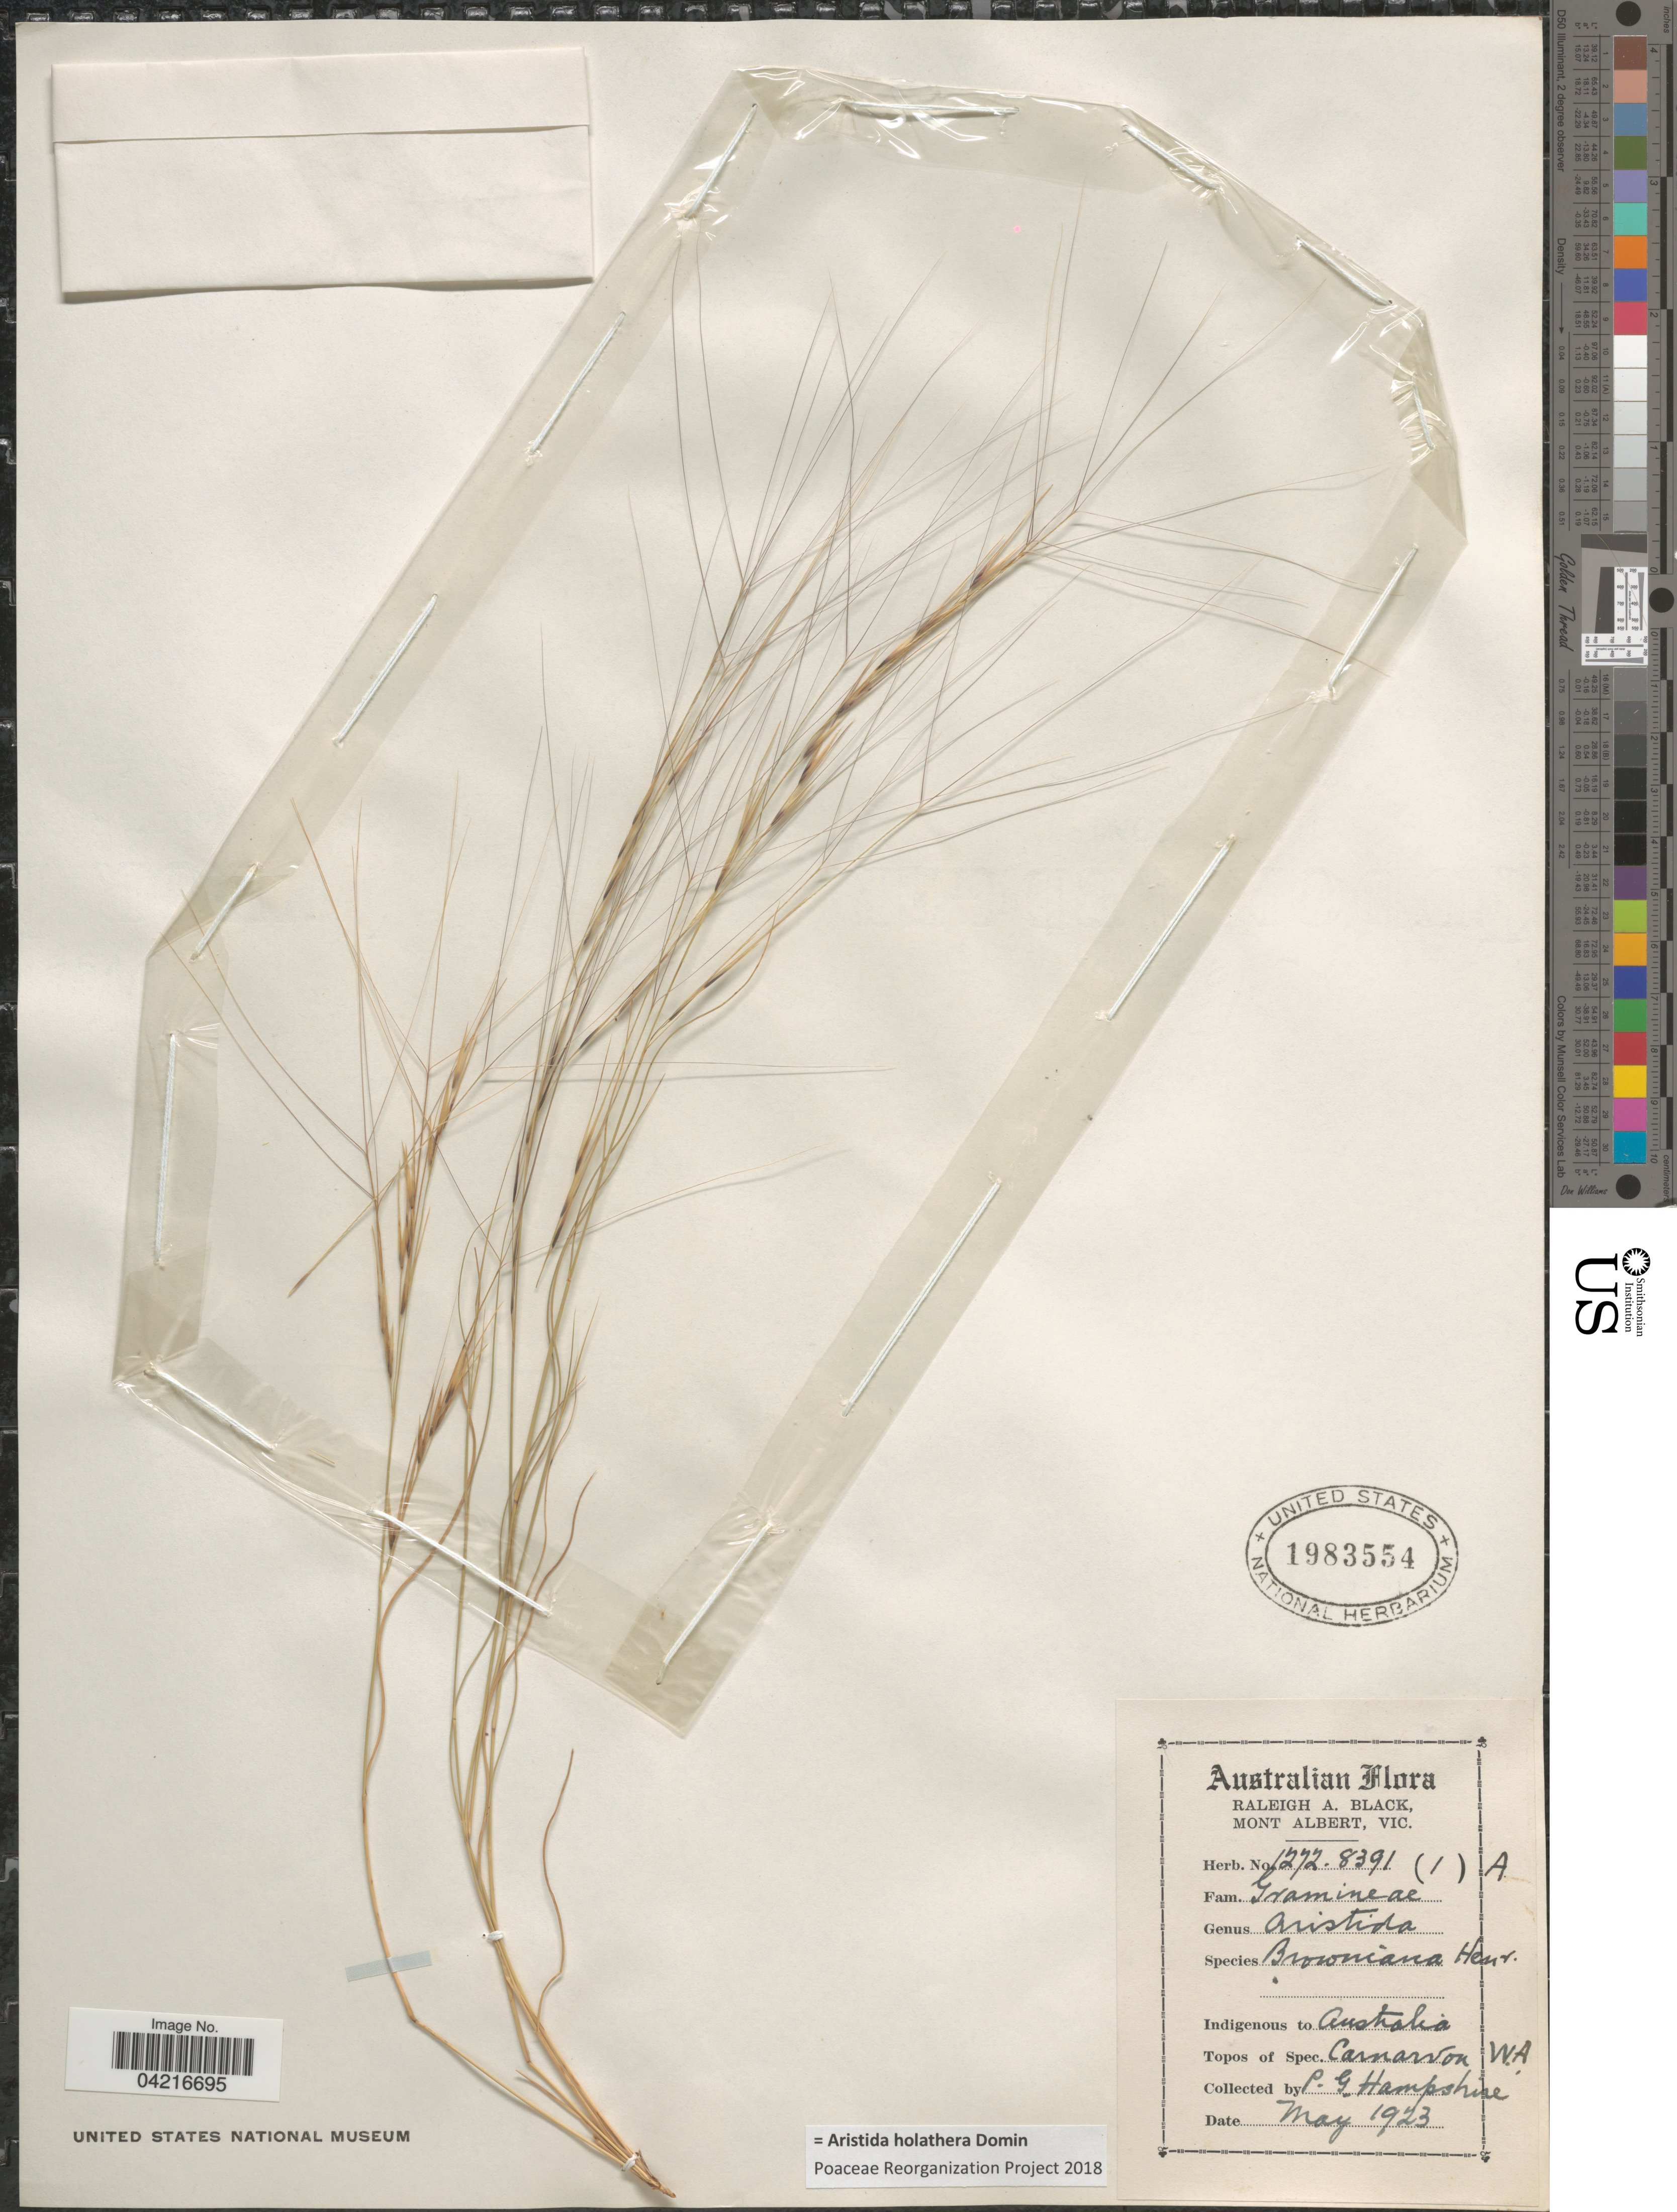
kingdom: Plantae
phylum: Tracheophyta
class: Liliopsida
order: Poales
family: Poaceae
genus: Aristida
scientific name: Aristida holathera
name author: Domin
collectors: P. Hampshire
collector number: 12728391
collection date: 1923-05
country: Australia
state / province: Western Australia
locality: Carnarvon.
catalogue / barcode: US 1983554